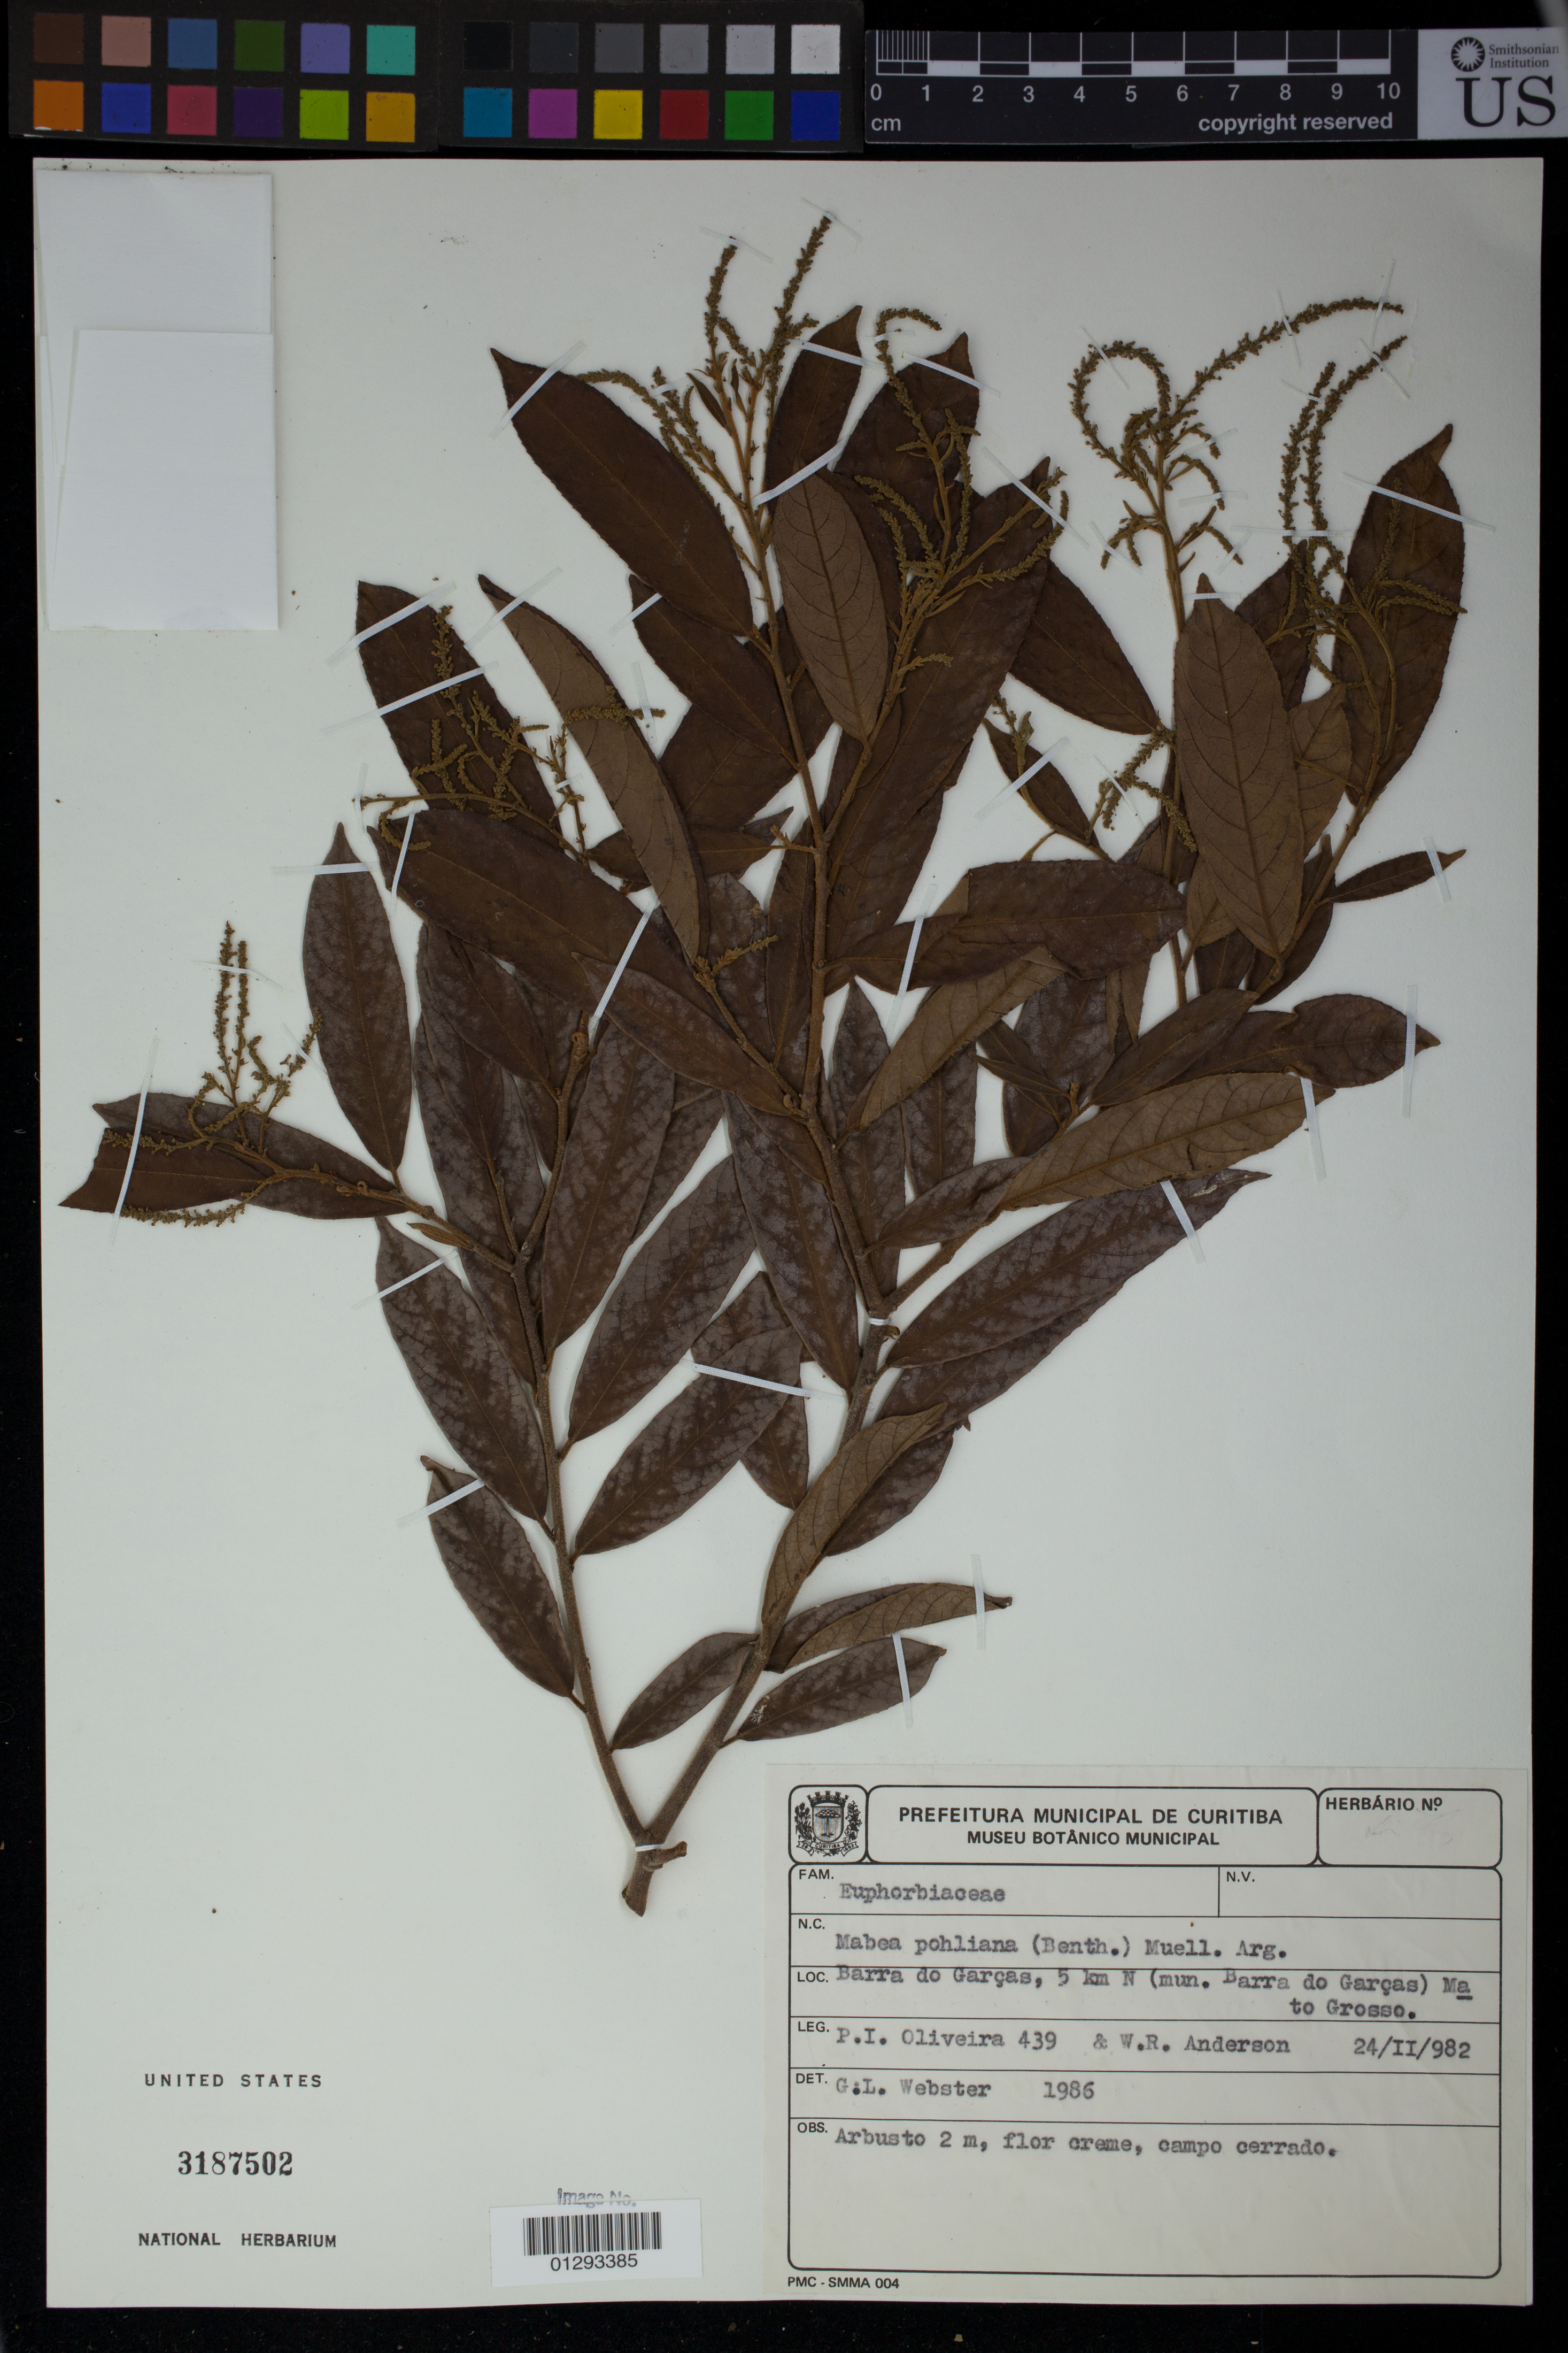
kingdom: Plantae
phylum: Tracheophyta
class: Magnoliopsida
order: Malpighiales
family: Euphorbiaceae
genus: Mabea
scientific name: Mabea pohliana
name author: (Benth.) Müll. Arg.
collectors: P. Oliveira & W. R. Anderson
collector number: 439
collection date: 1982-02-24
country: Brazil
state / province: Mato Grosso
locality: Barra do Garcas, 5 km N (mun. Barra do Garcas)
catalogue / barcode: US 3187502